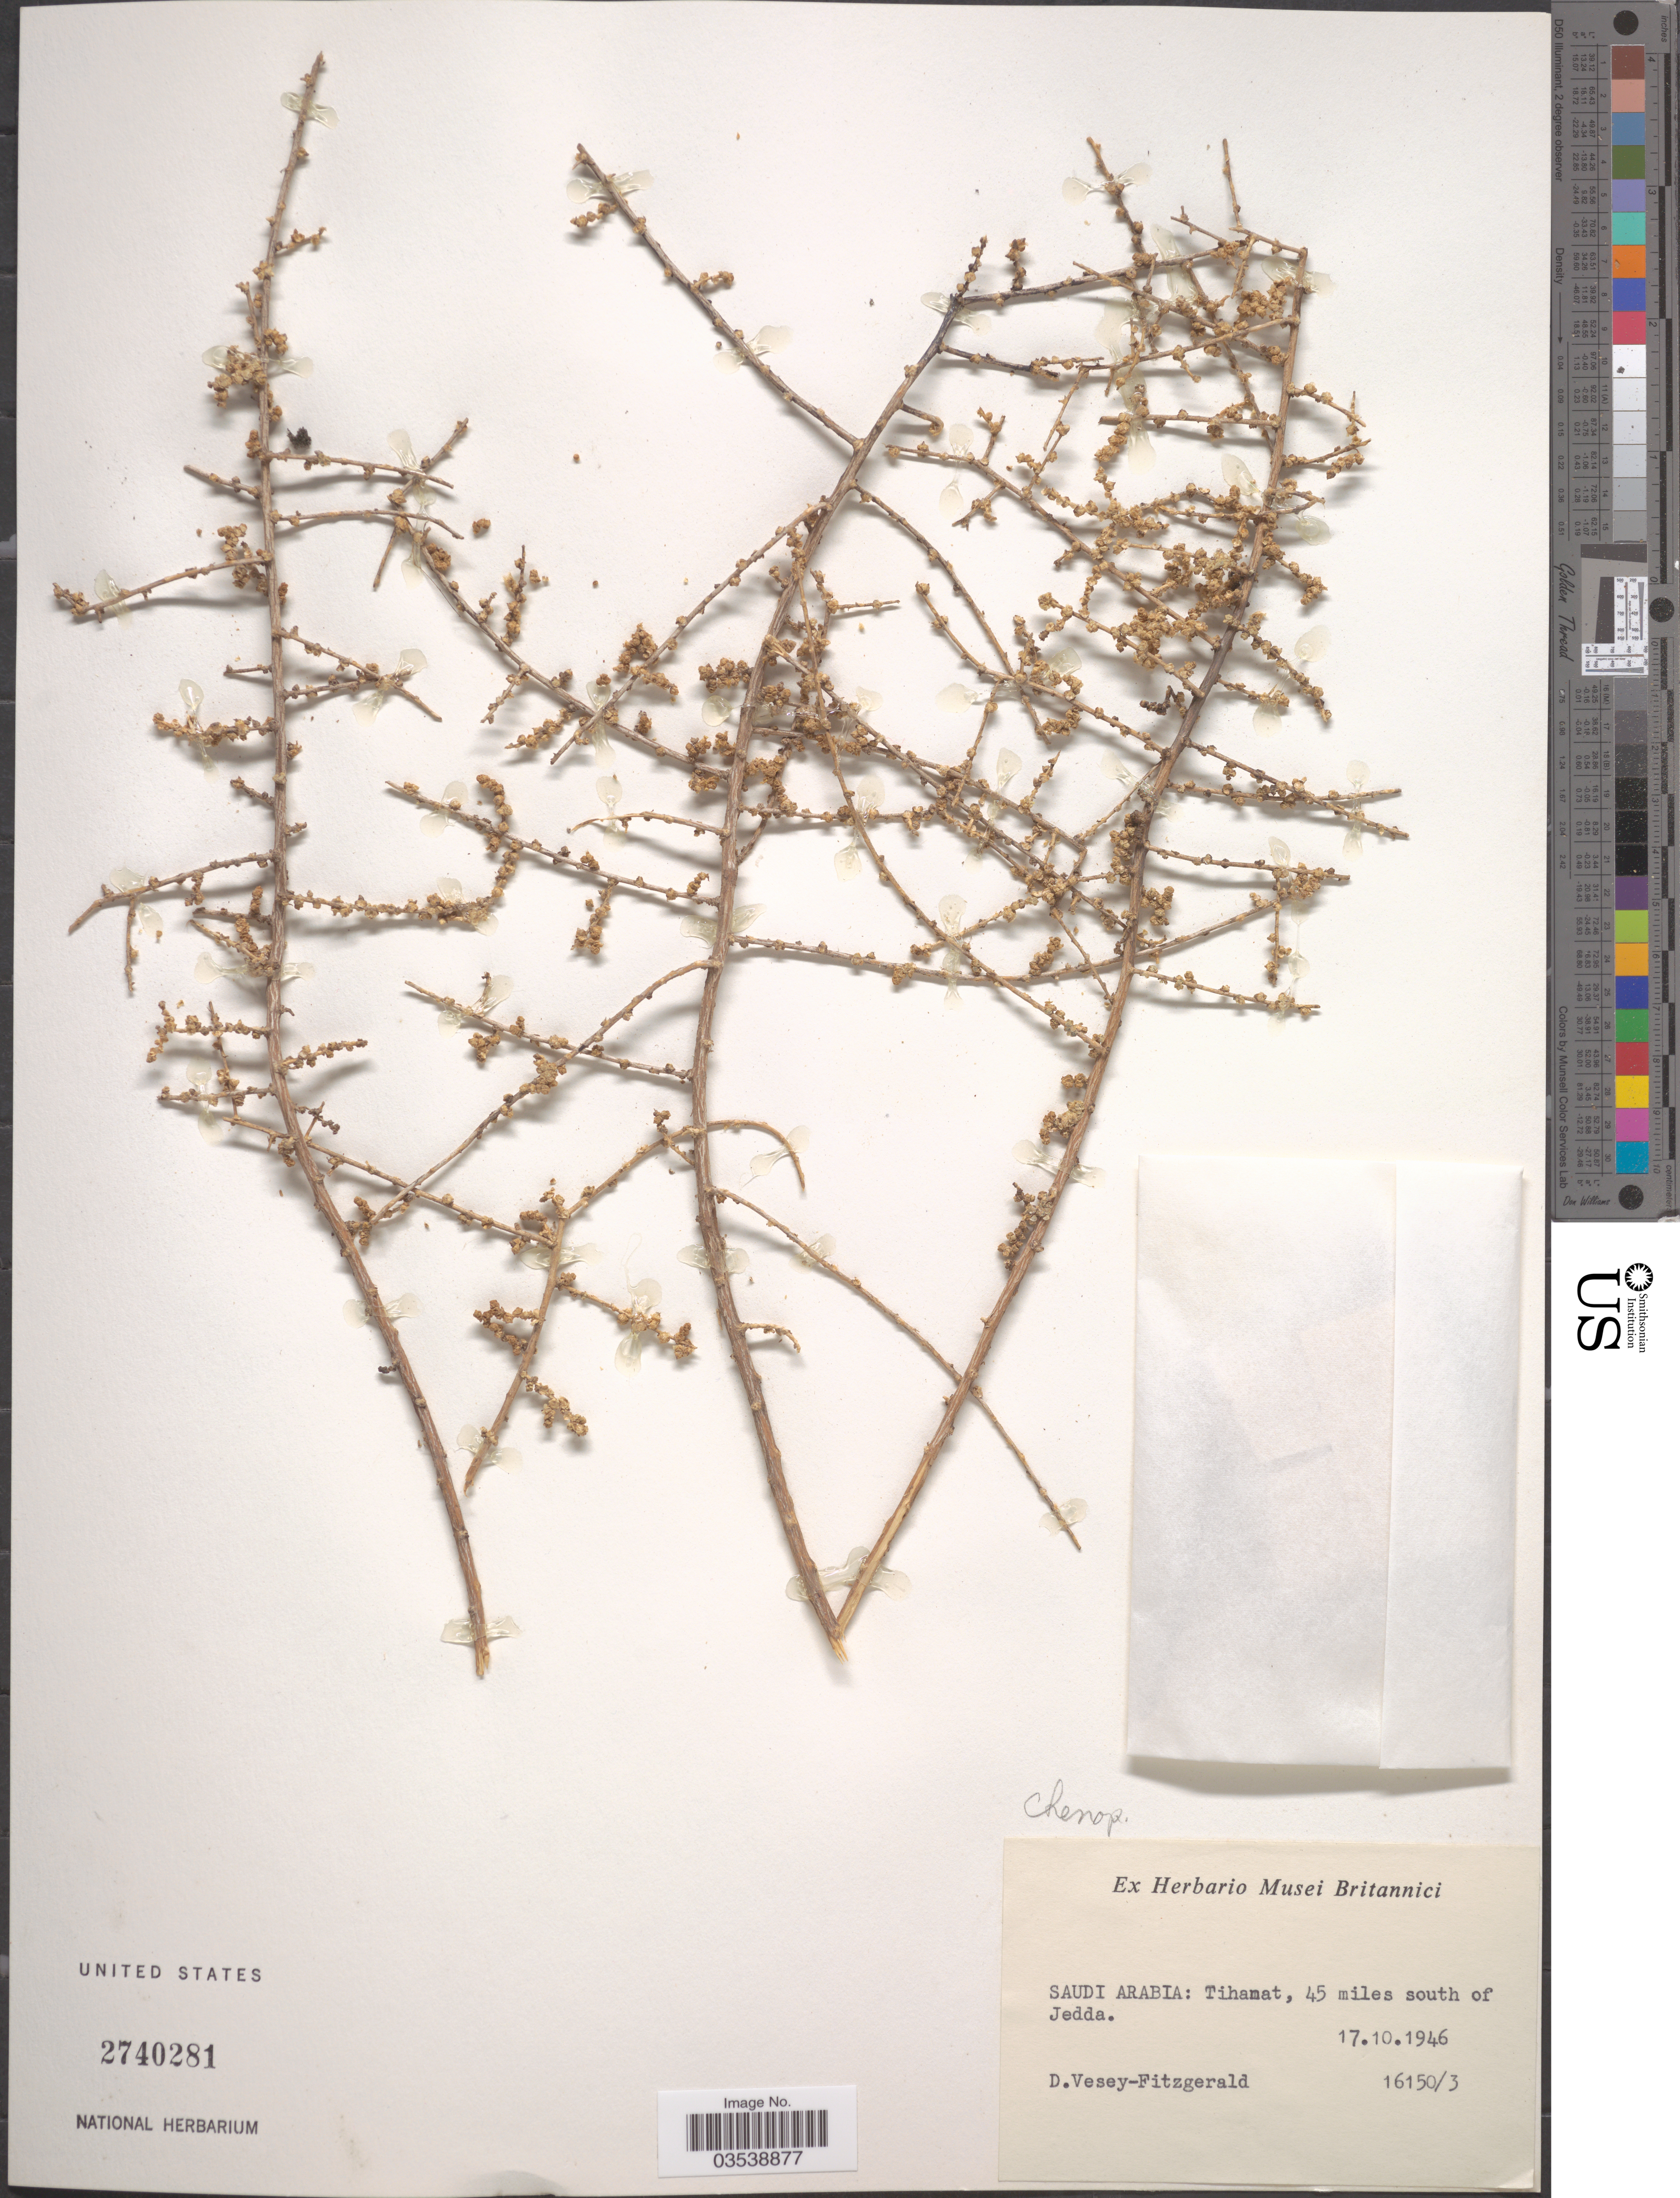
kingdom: Plantae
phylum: Tracheophyta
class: Magnoliopsida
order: Caryophyllales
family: Amaranthaceae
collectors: D. Vesey-Fitzgerald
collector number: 16150/3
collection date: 1946-10-17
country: Saudi Arabia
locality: Tihamat, 45 miles south of Jedda.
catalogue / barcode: US 2740281